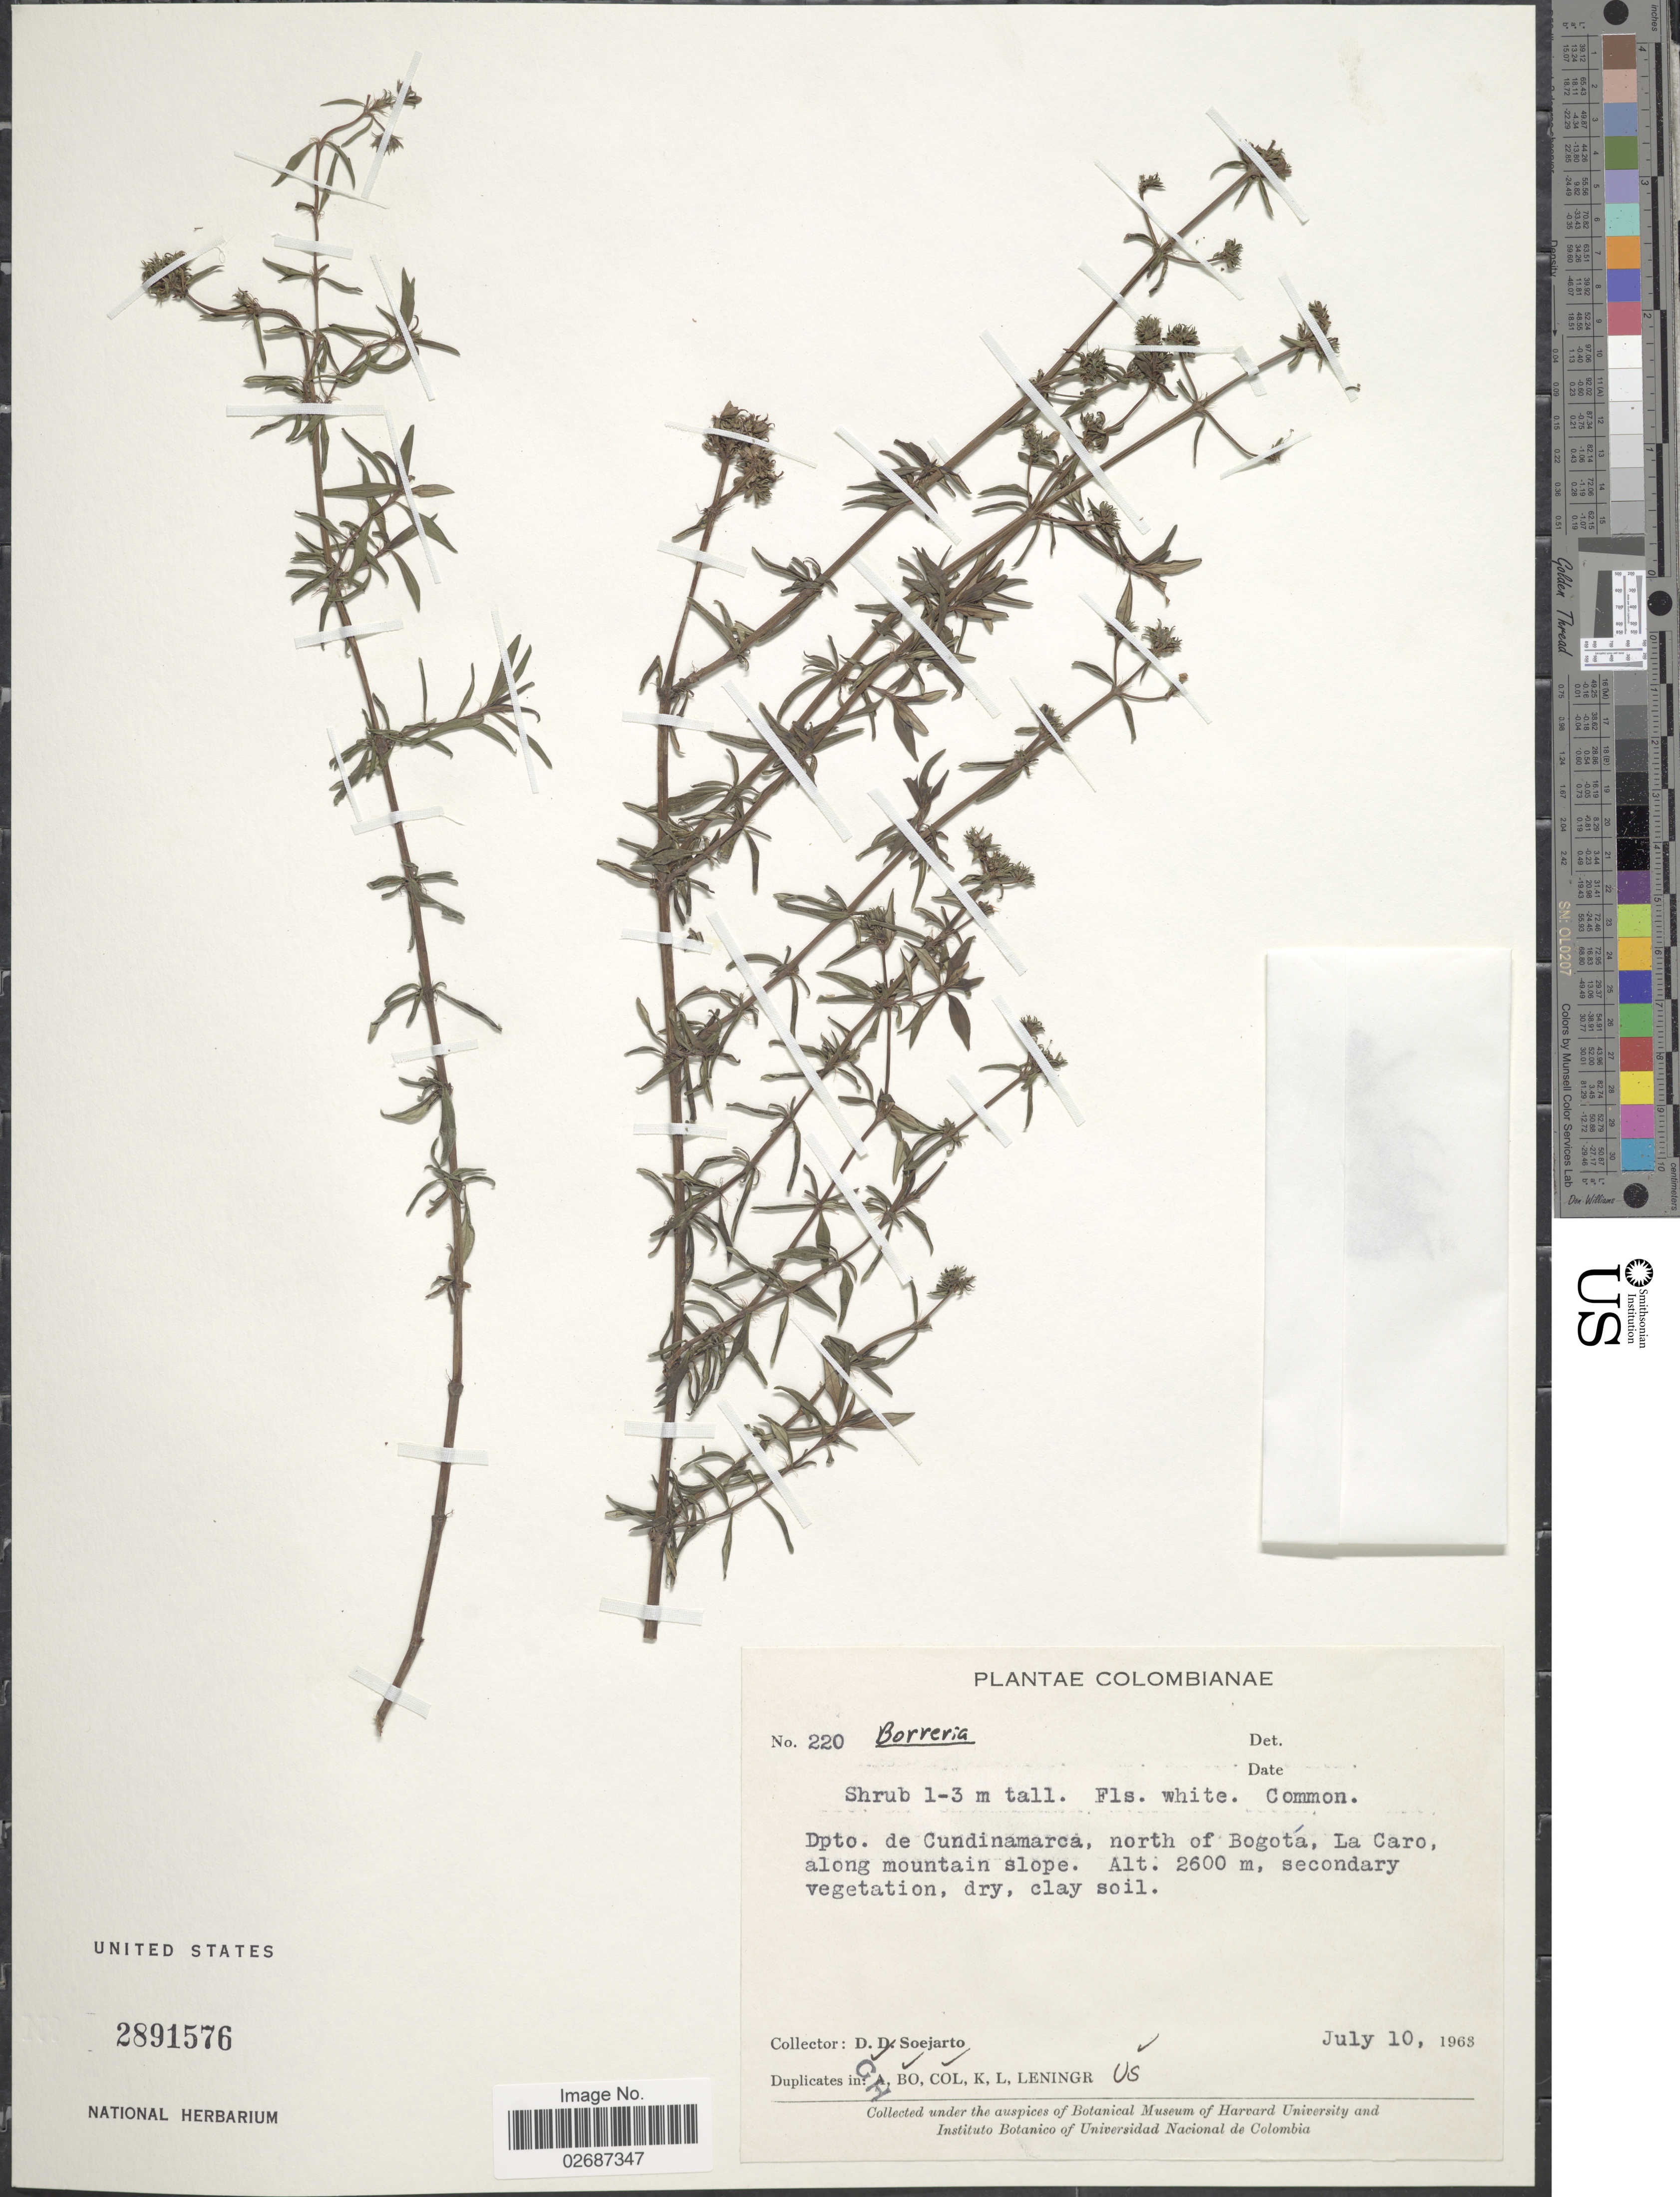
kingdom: Plantae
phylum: Tracheophyta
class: Magnoliopsida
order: Gentianales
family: Rubiaceae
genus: Borreria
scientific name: Borreria sp.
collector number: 220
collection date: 1968-07-10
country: Colombia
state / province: Cundinamarca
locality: North of Bogota, La Caro, along mountain slope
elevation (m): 2600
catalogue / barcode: US 2891576